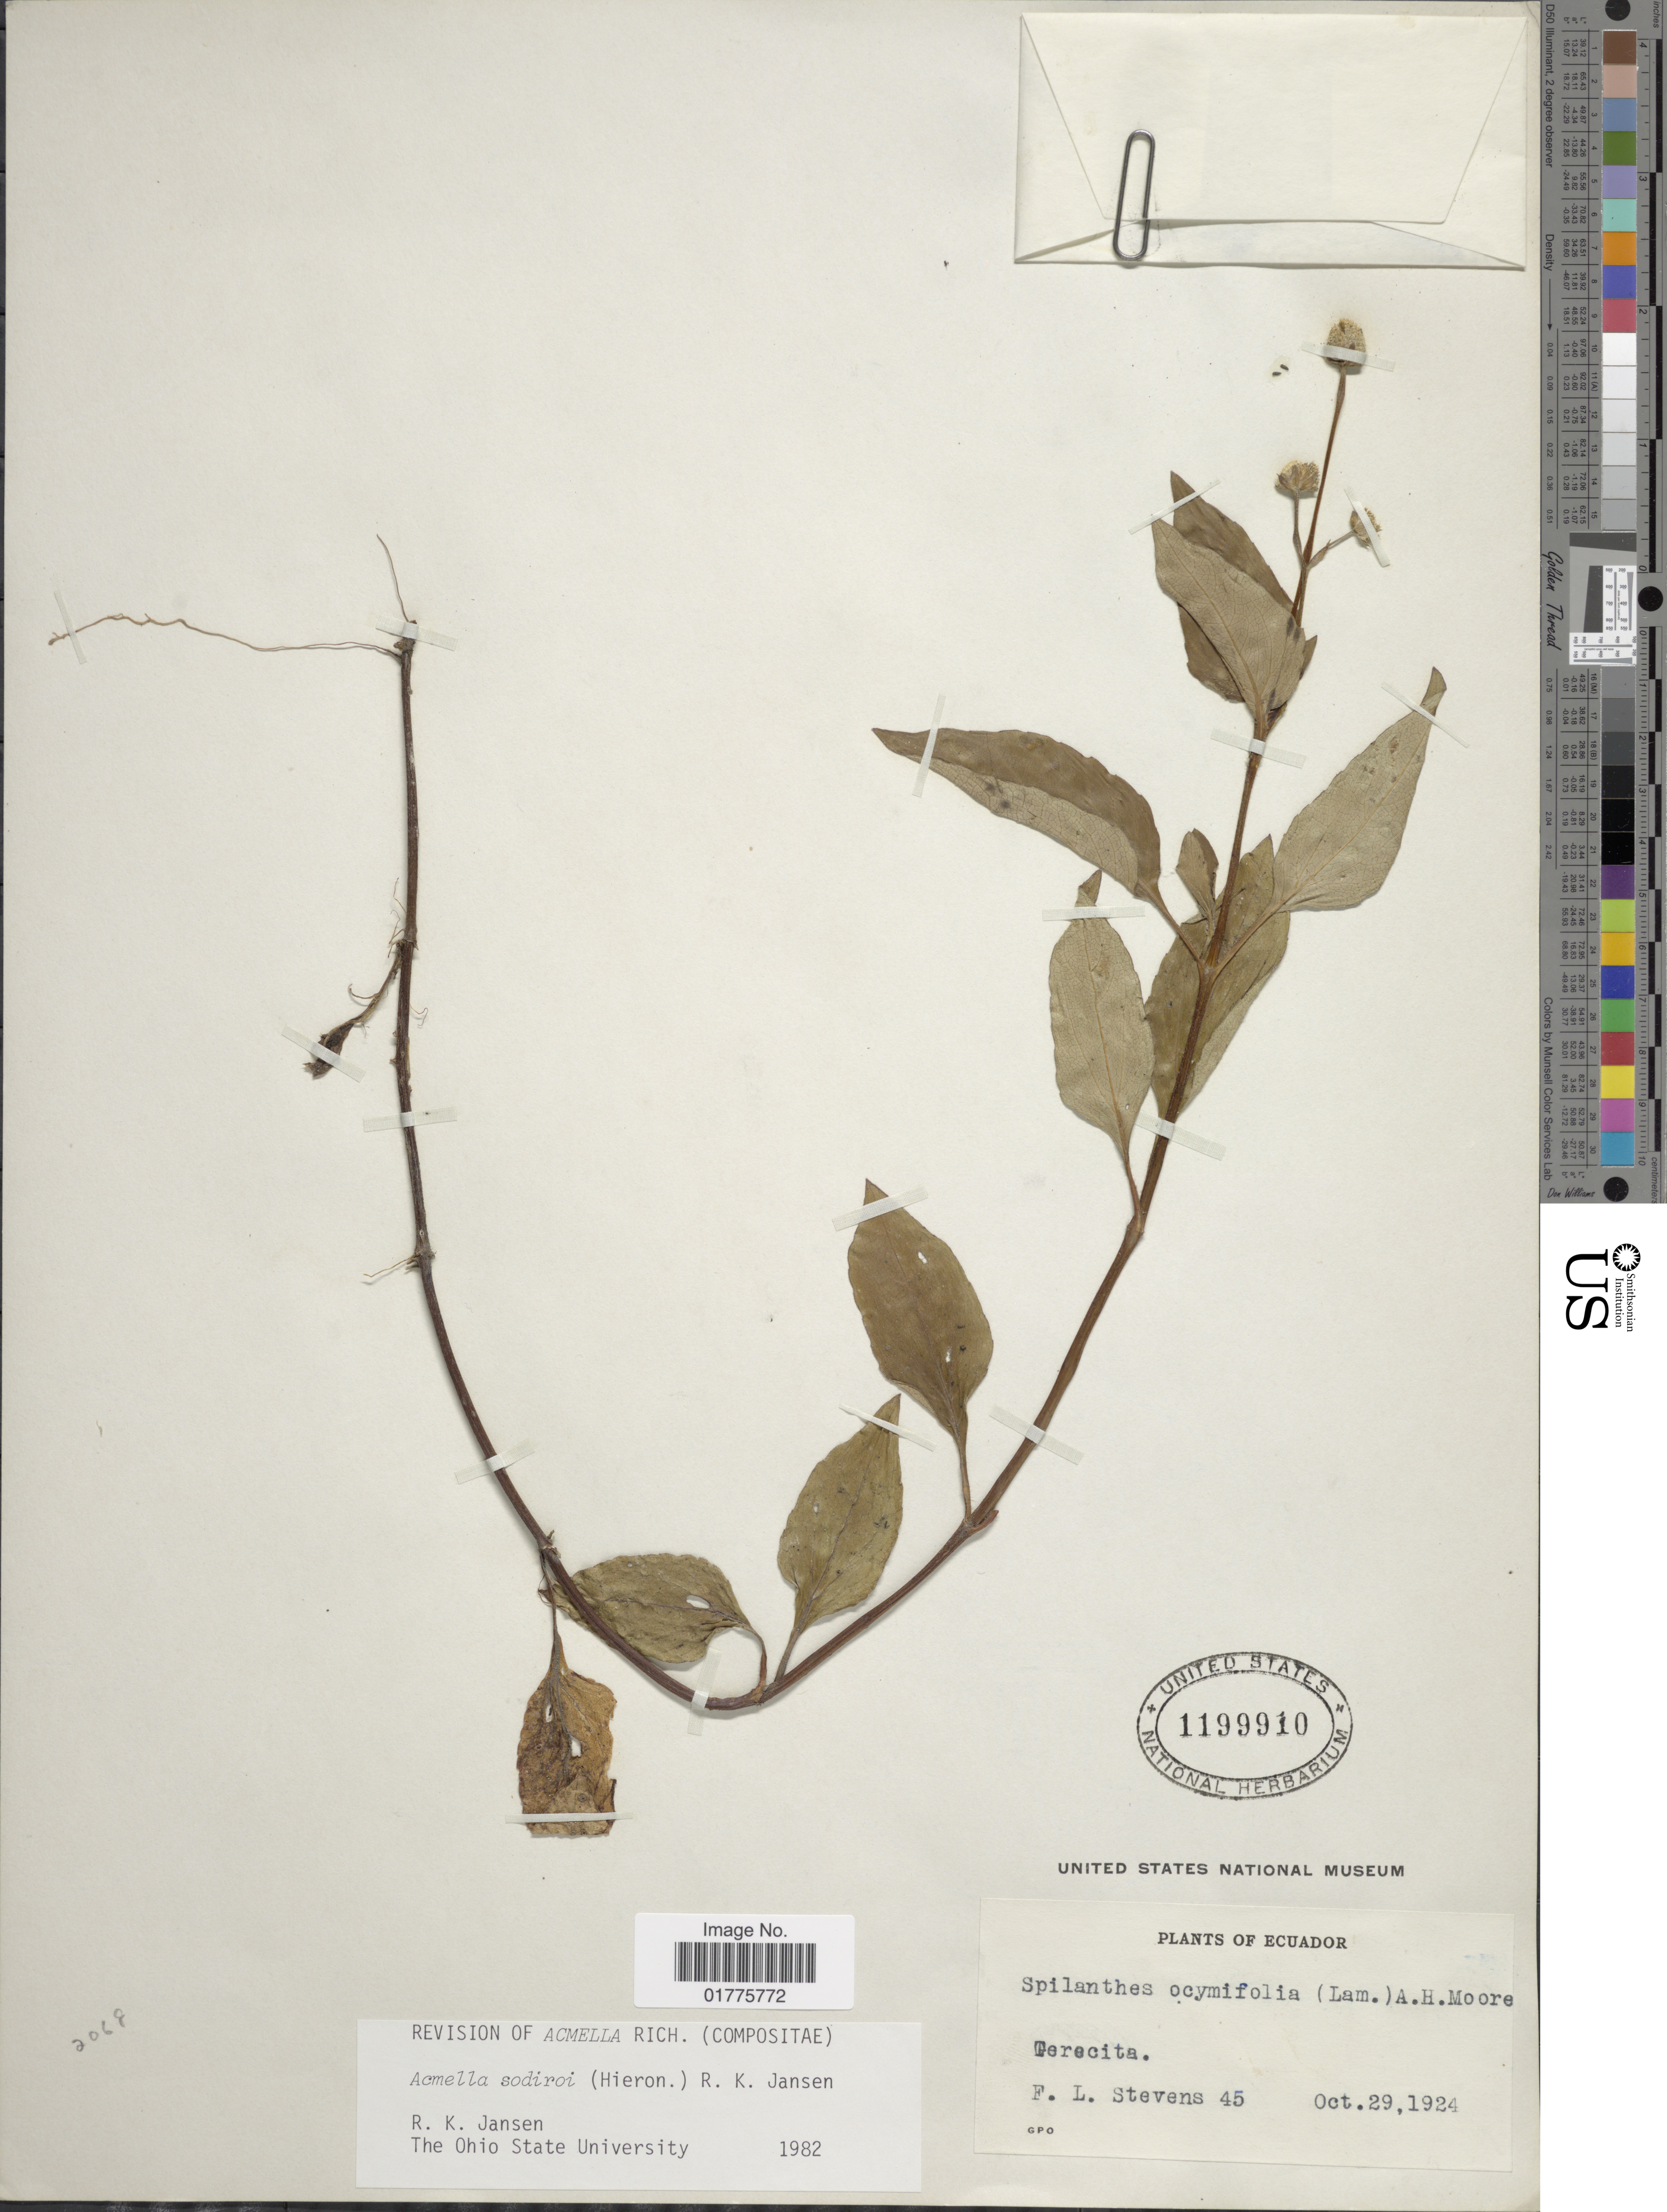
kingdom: Plantae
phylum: Tracheophyta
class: Magnoliopsida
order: Asterales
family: Asteraceae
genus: Acmella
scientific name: Acmella sodiroi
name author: (Hieron.) R.K. Jansen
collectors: F. L. Stevens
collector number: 45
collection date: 1924-10-29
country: Ecuador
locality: Terecita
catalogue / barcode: US 1199910